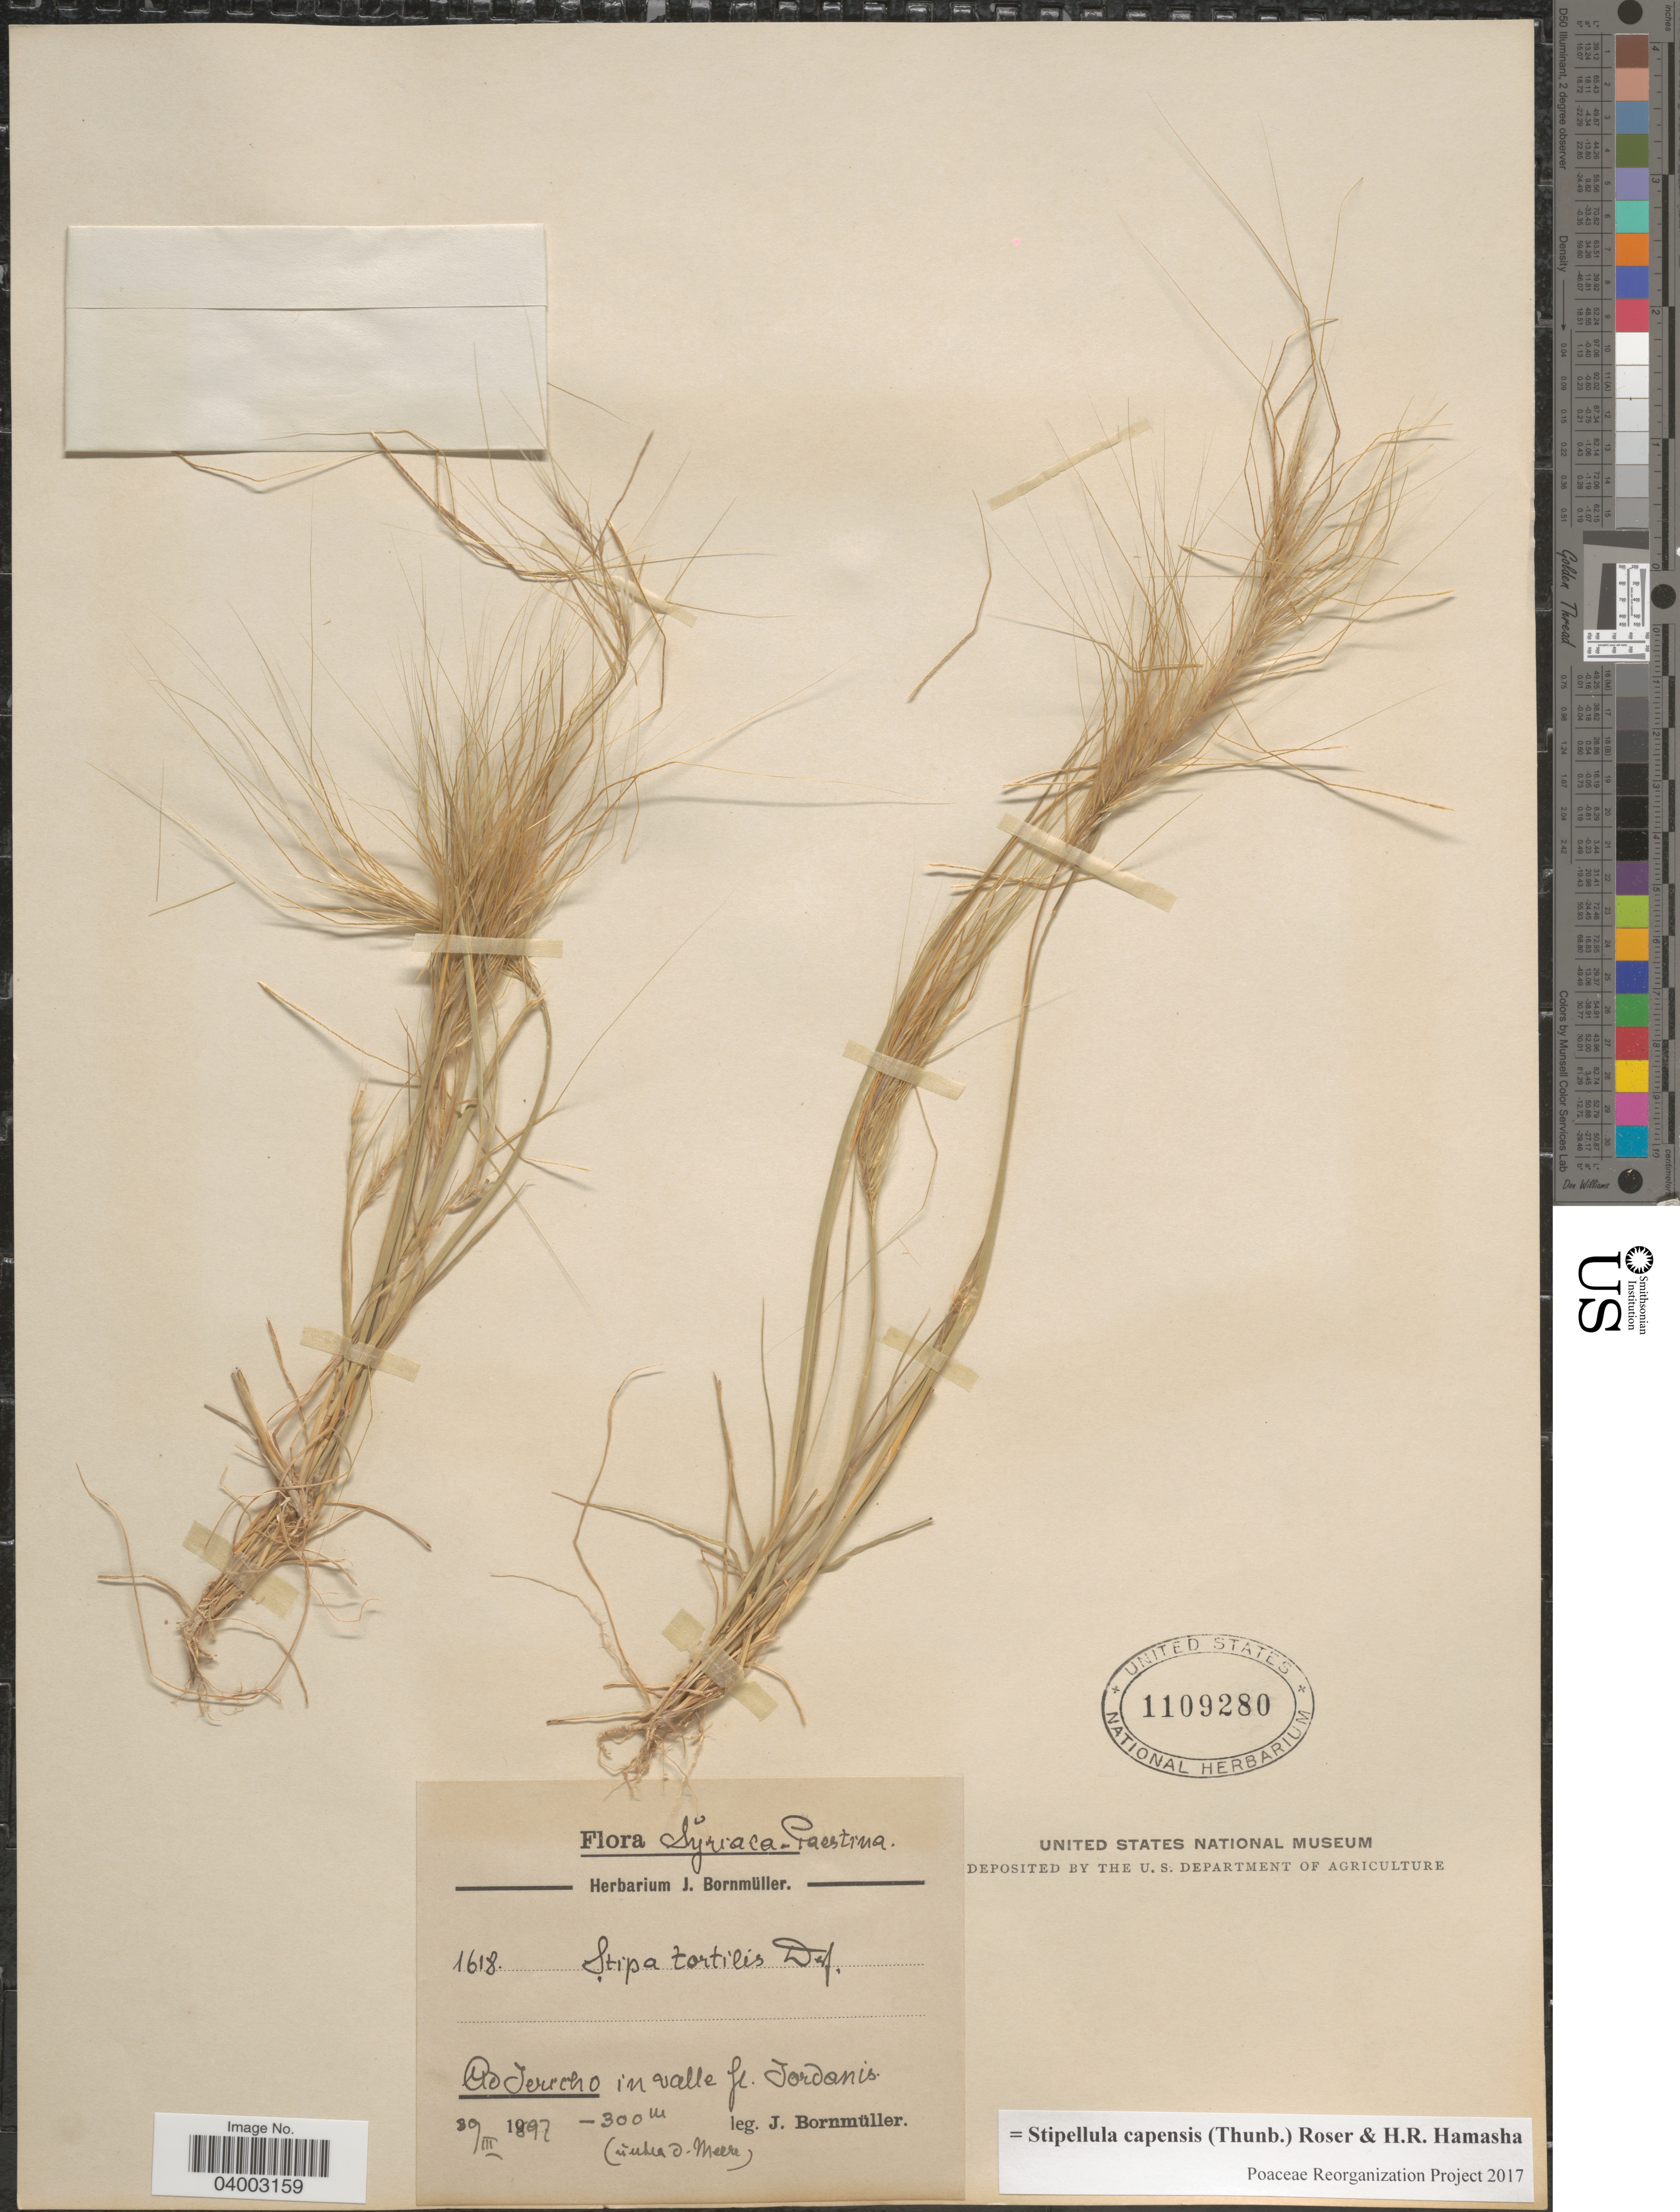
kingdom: Plantae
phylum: Tracheophyta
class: Liliopsida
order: Poales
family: Poaceae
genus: Stipellula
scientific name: Stipellula capensis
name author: (Thunb.) Röser & H. R. Hamasha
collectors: J. Bornmüller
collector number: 1618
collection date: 1897-03-30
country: Israel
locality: Syriaca-Paestina. Pro Jericho in valle fl. Jordanis.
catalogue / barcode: US 1109280